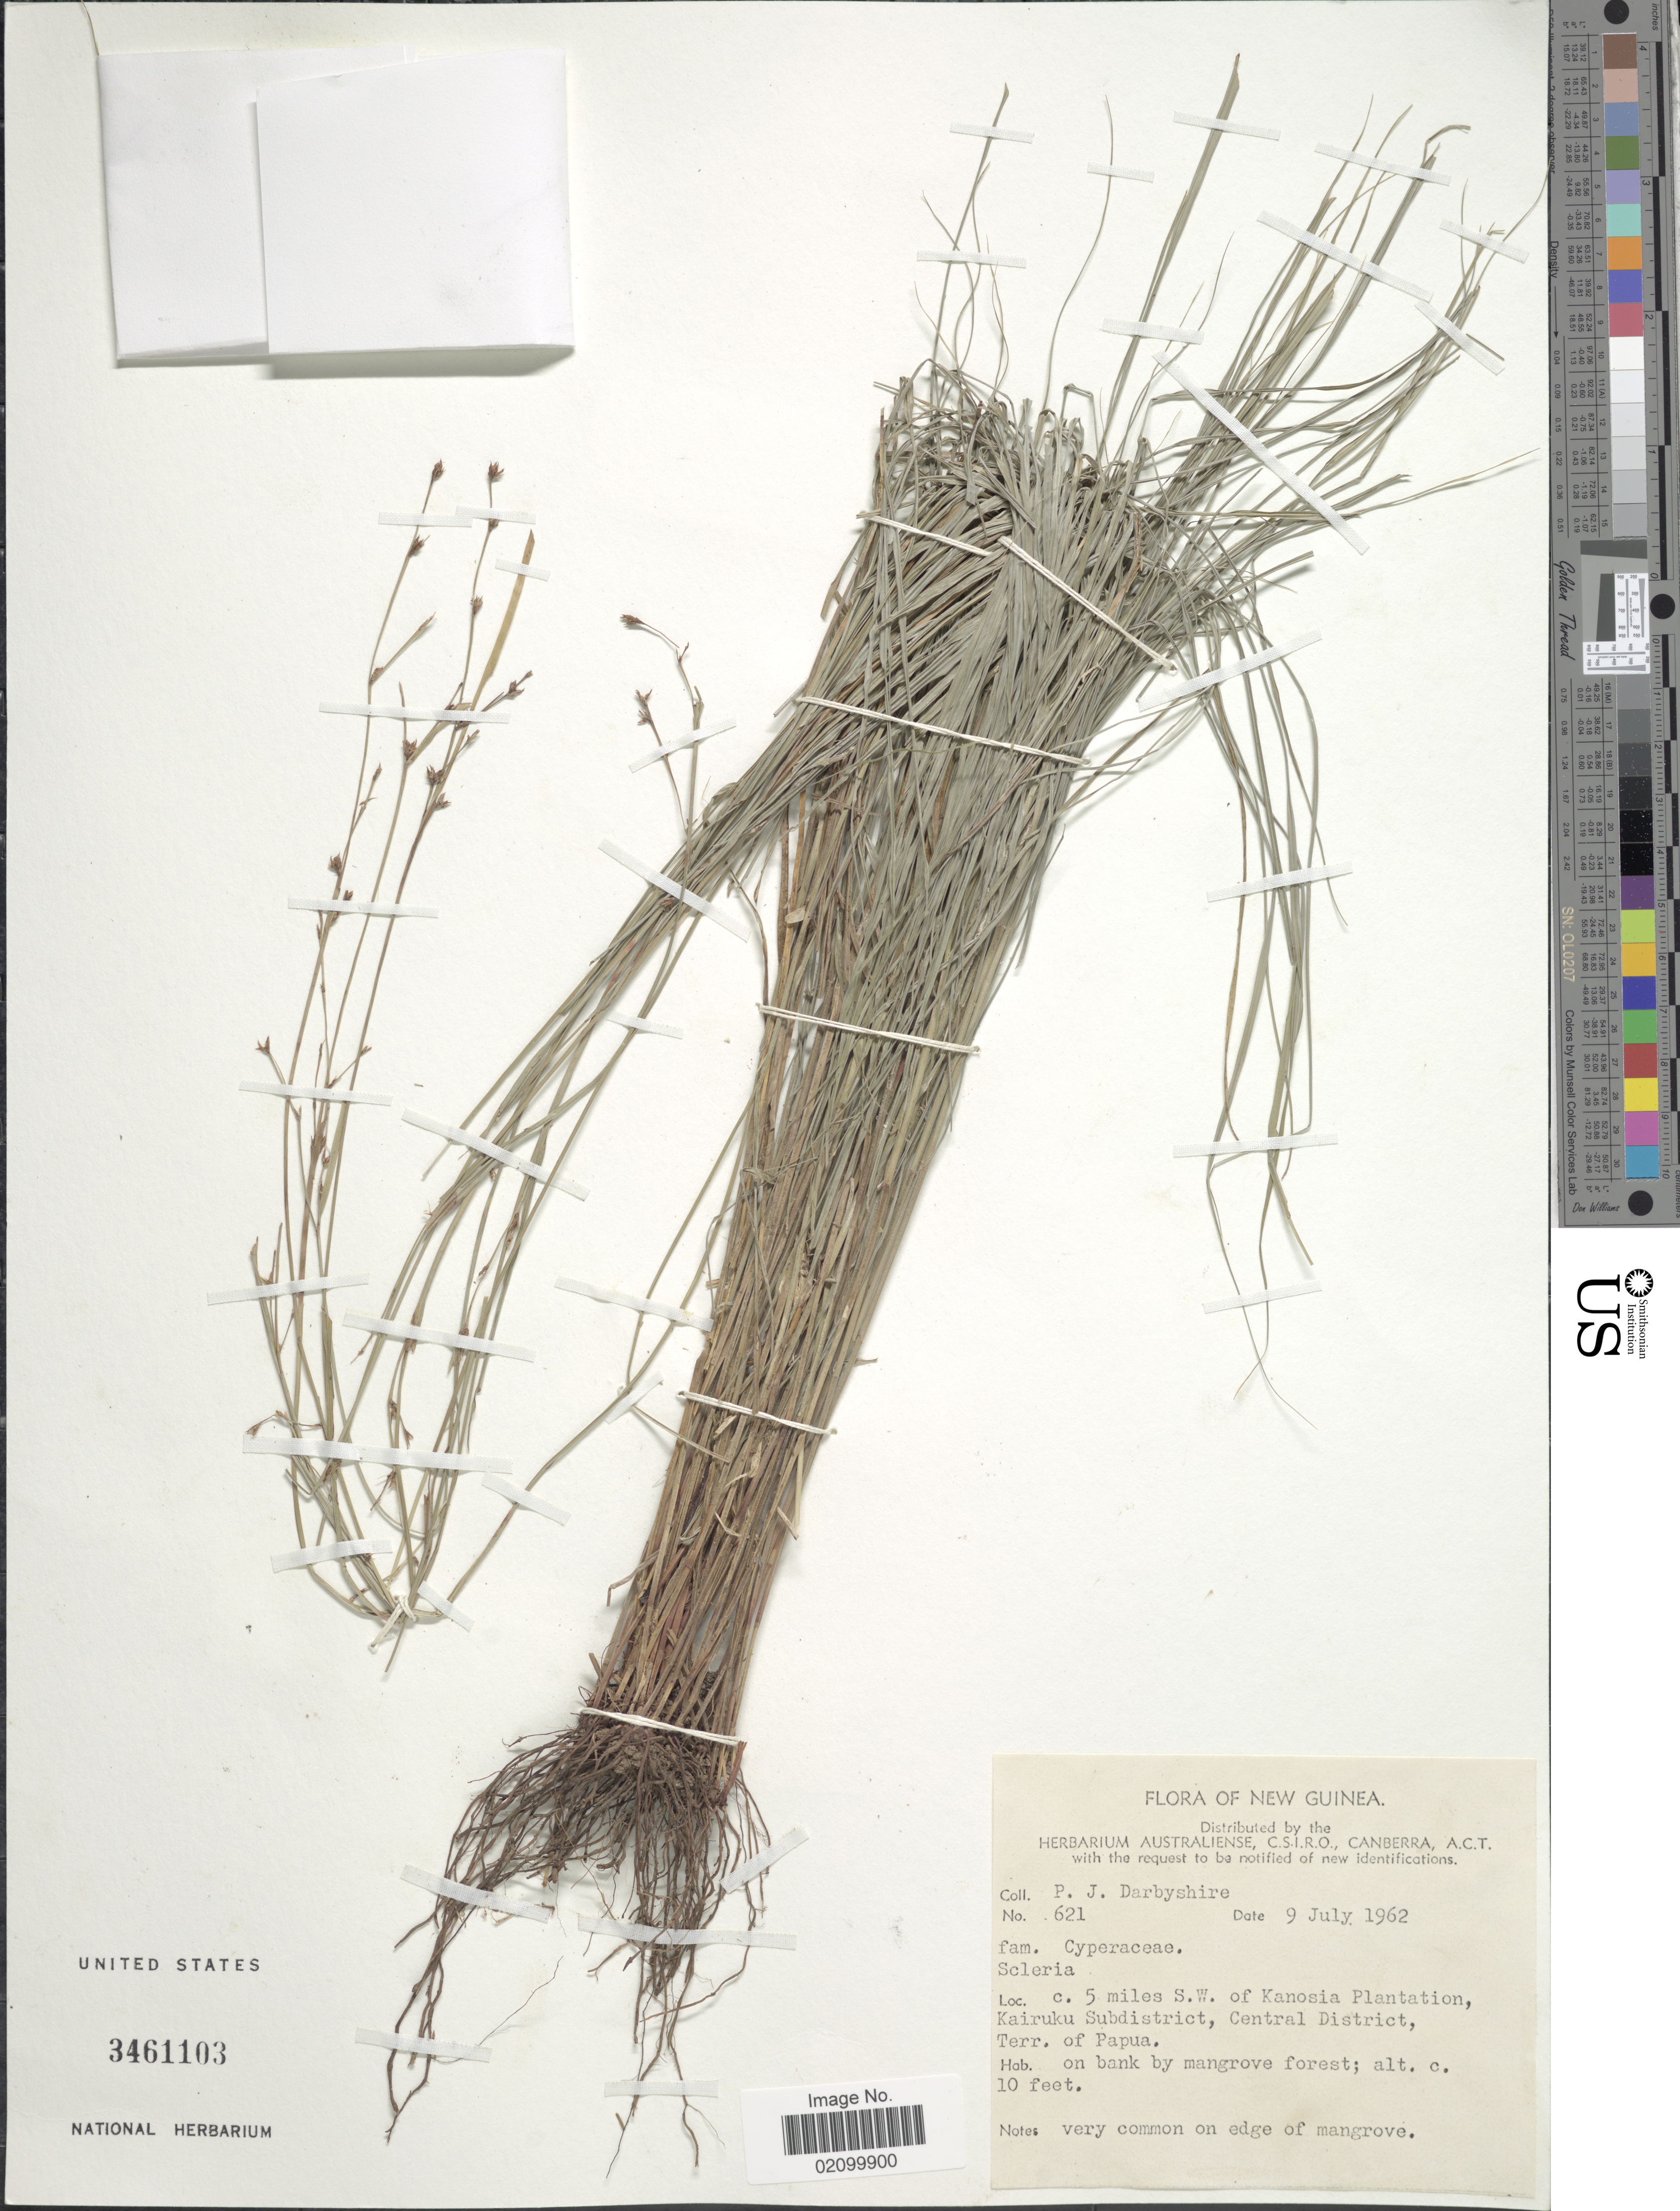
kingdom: Plantae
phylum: Tracheophyta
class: Liliopsida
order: Poales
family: Cyperaceae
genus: Scleria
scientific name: Scleria lithosperma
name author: (L.) Sw.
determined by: Kern, J. H.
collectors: P. Darbyshire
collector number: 621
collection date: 1962-07-09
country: Papua New Guinea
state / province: Central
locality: New Guinea. c. 5 miles S. W. of Kanosia Plantation, Kairuku Subdistrict, Central District, Terr. of Papua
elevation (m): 3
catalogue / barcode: US 3461103